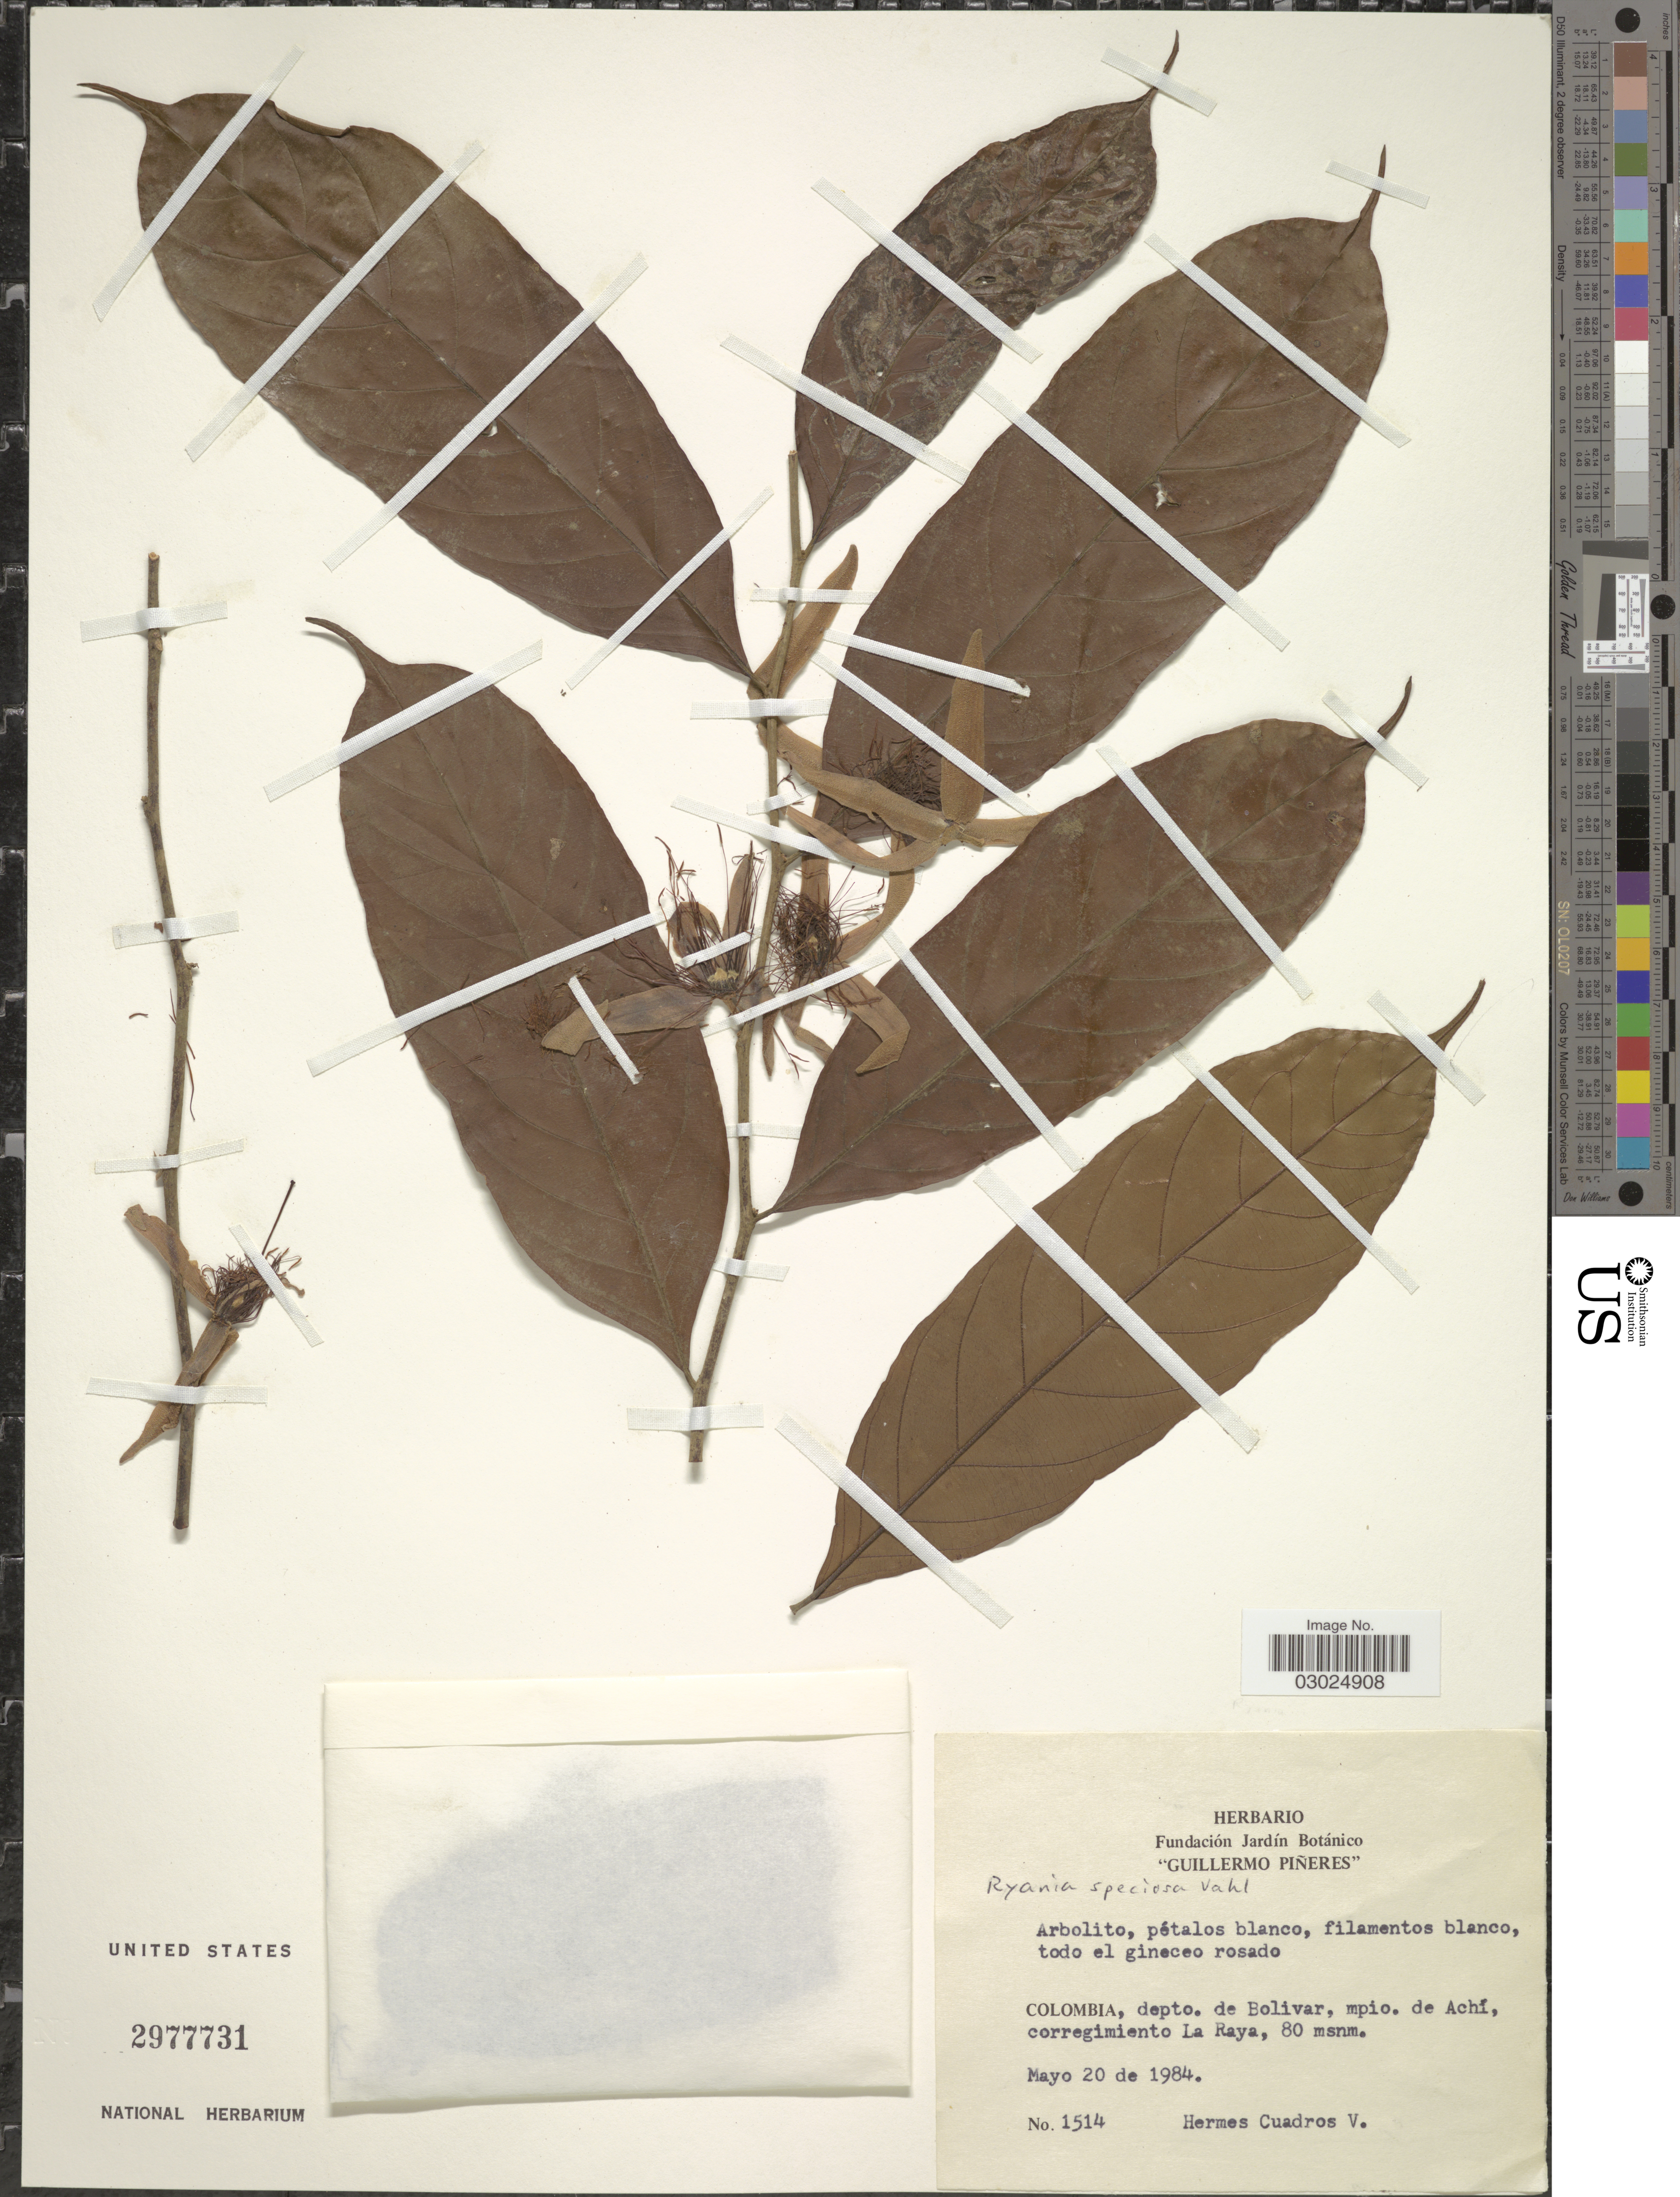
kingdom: Plantae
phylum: Tracheophyta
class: Magnoliopsida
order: Malpighiales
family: Salicaceae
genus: Ryania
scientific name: Ryania speciosa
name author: Vahl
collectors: H. Cuadros V.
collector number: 1514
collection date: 1984-05-20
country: Colombia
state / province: Bolívar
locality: Depto. de Bolivar, mpio. de Achí, corregimiento La Raya.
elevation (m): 80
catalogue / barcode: US 2977731